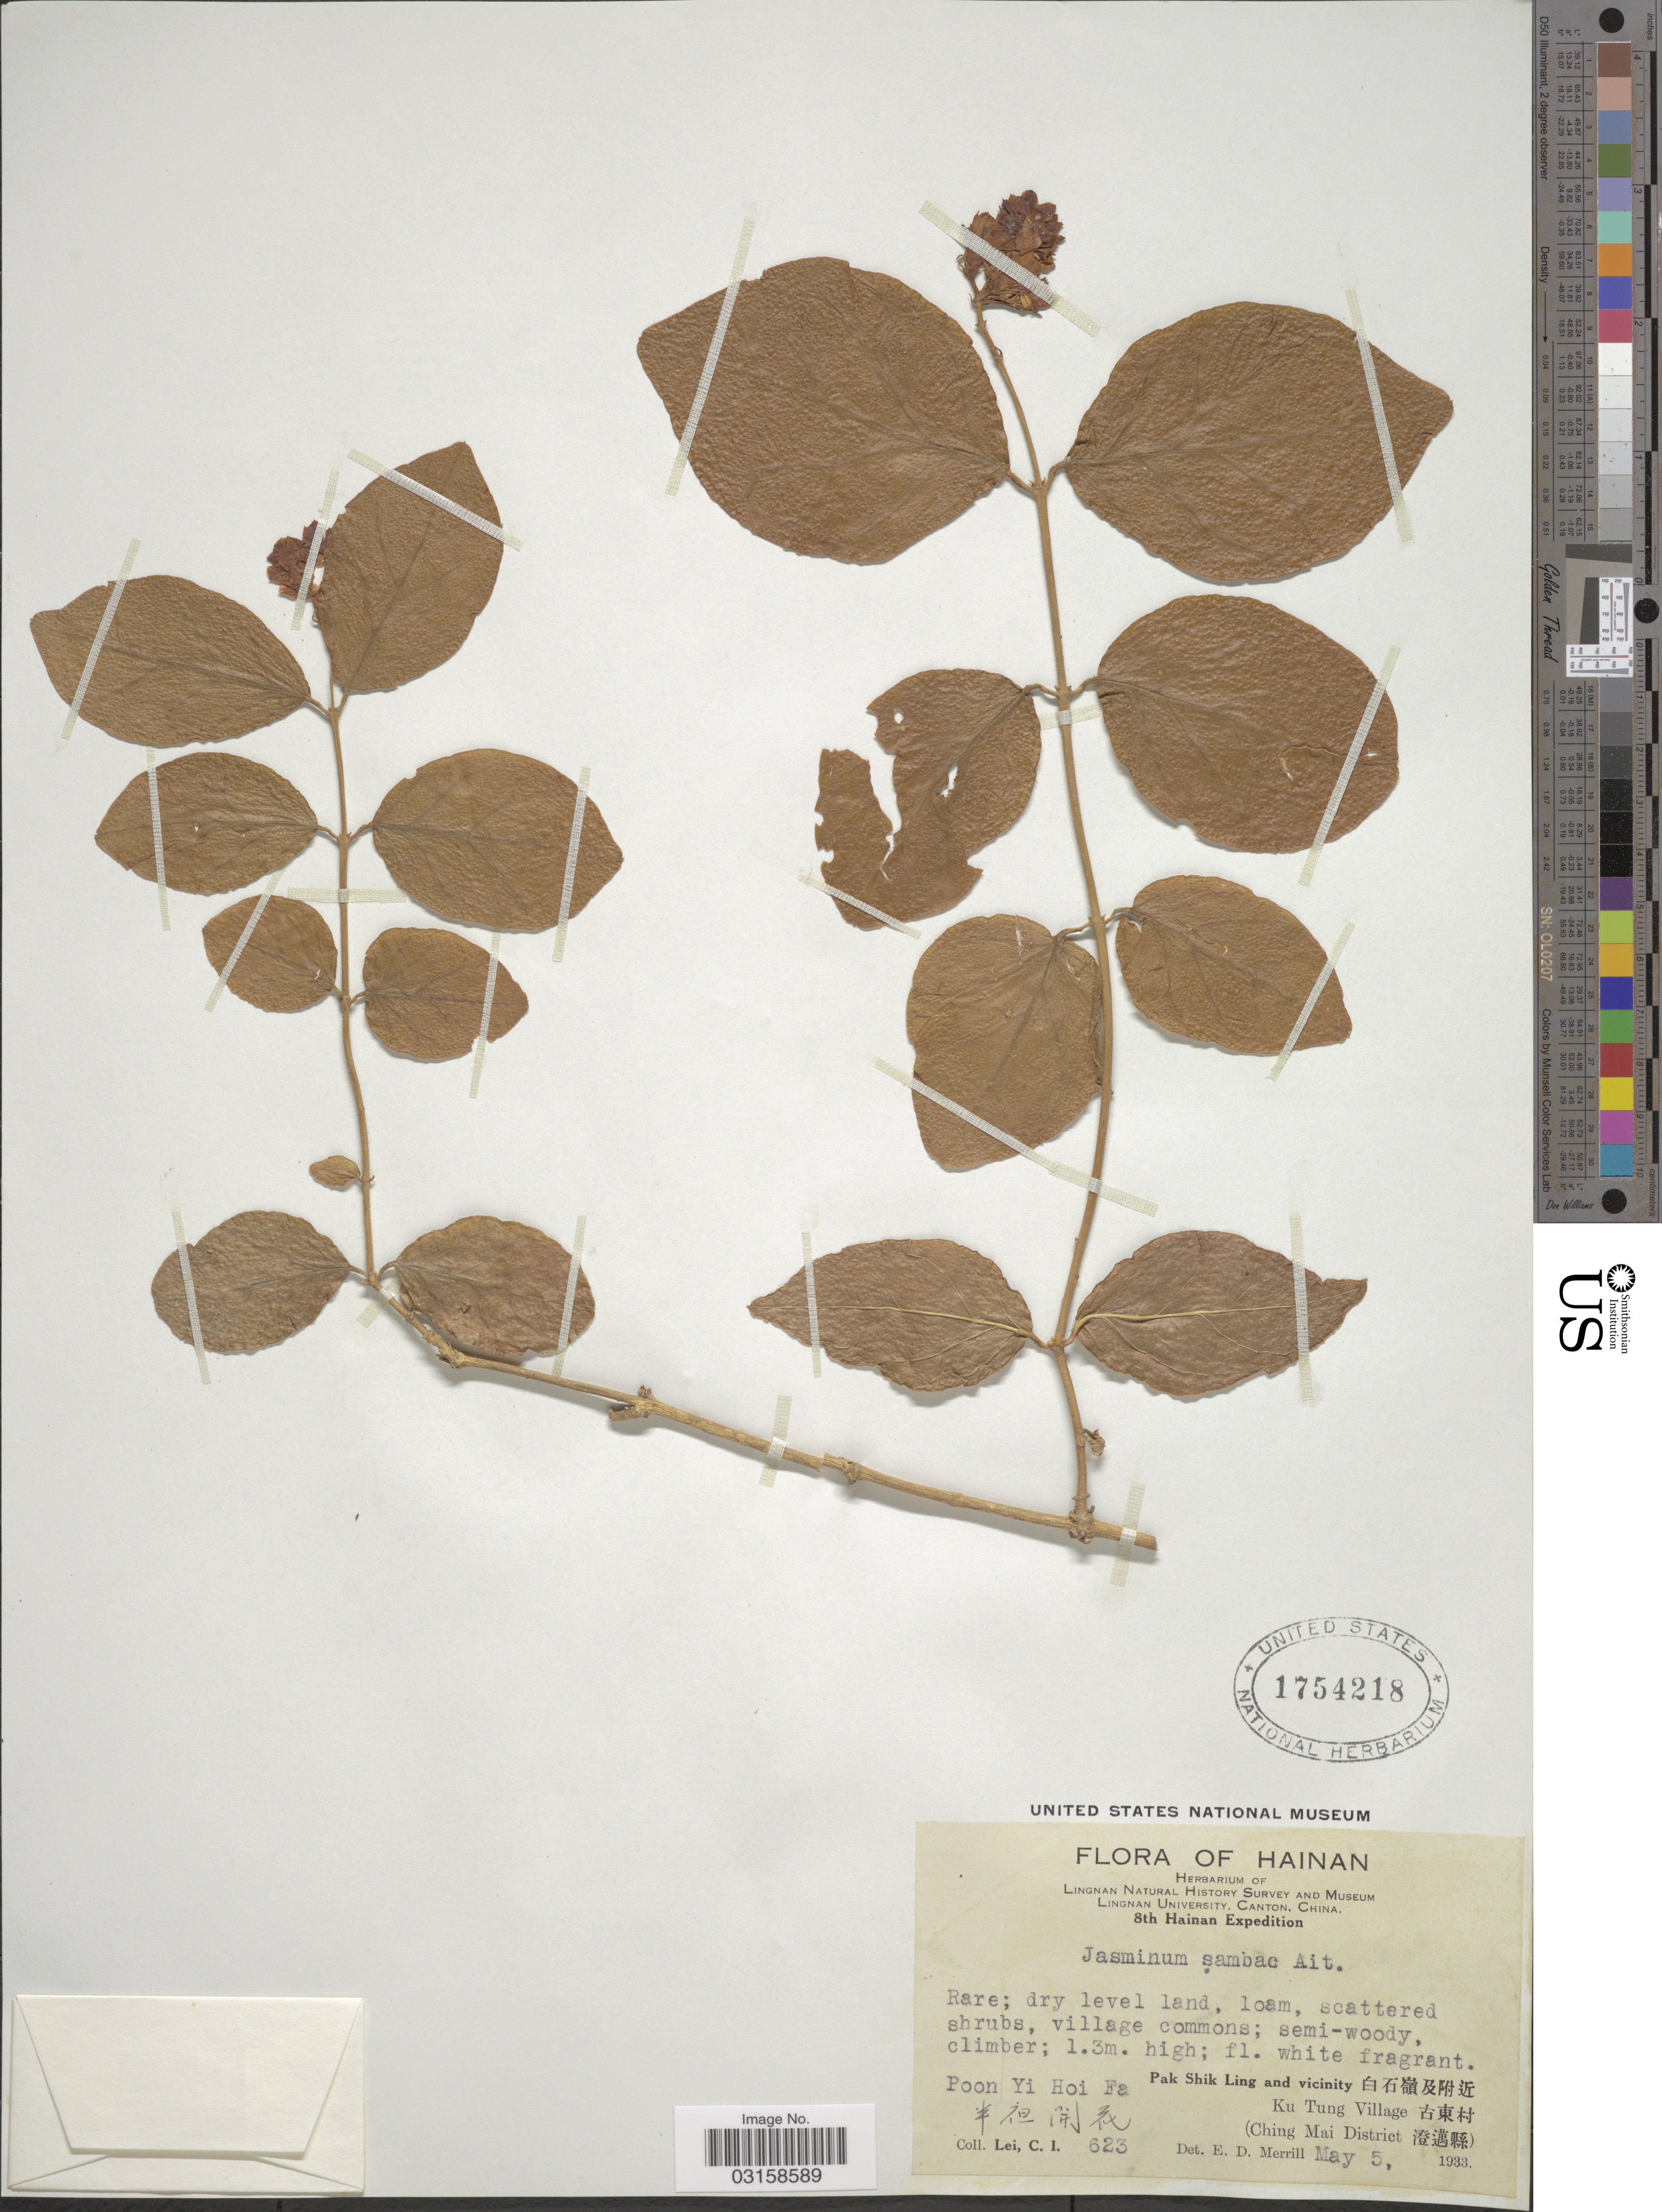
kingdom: Plantae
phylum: Tracheophyta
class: Magnoliopsida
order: Lamiales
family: Oleaceae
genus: Jasminum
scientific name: Jasminum sambac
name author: (L.) Aiton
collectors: C. I. Lei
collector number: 623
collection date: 1933-05-05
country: China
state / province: Hainan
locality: PakShikLing and Vicinity, Ku Tung Village, (Ching Mai District). Poon Yi Hoi Fa.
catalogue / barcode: US 1754218